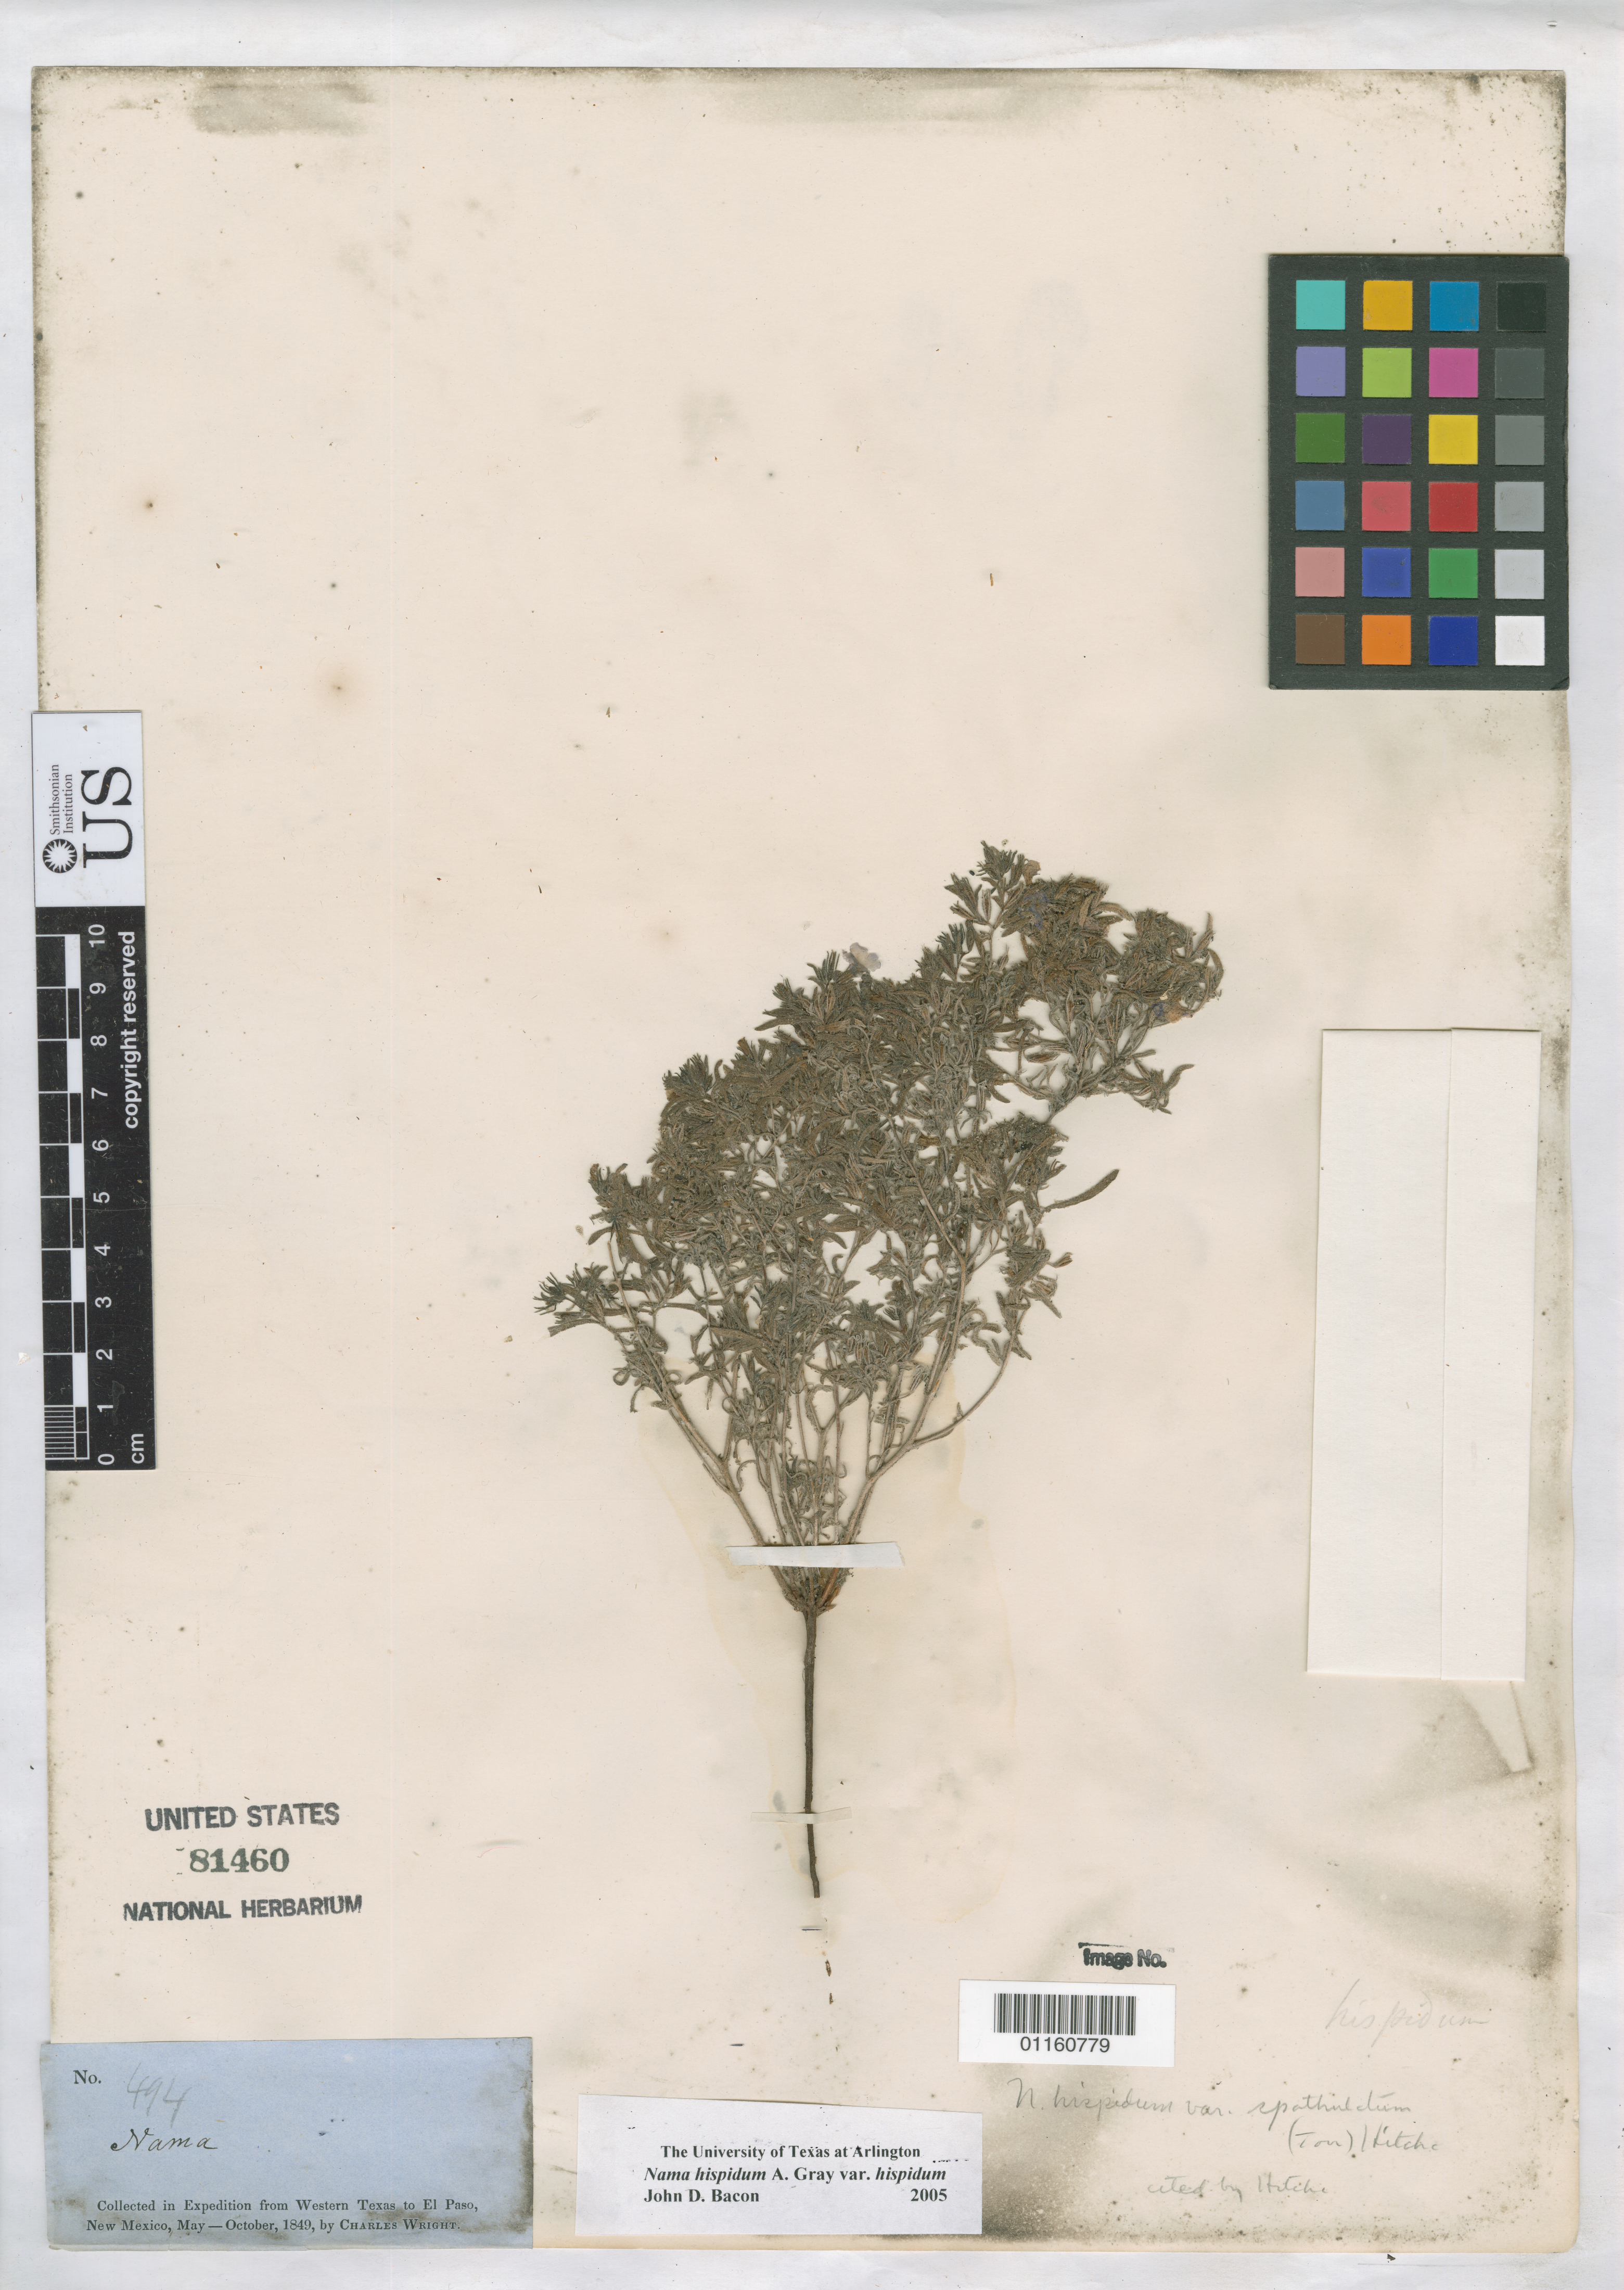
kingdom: Plantae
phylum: Tracheophyta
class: Magnoliopsida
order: Boraginales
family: Namaceae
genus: Nama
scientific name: Nama hispida var. hispida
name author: A. Gray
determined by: Bacon, J. D.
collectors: C. Wright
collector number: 494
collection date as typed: May 1849 to -- Oct 1849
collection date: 1849-05/1849-10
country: United States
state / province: New Mexico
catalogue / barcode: US 81460